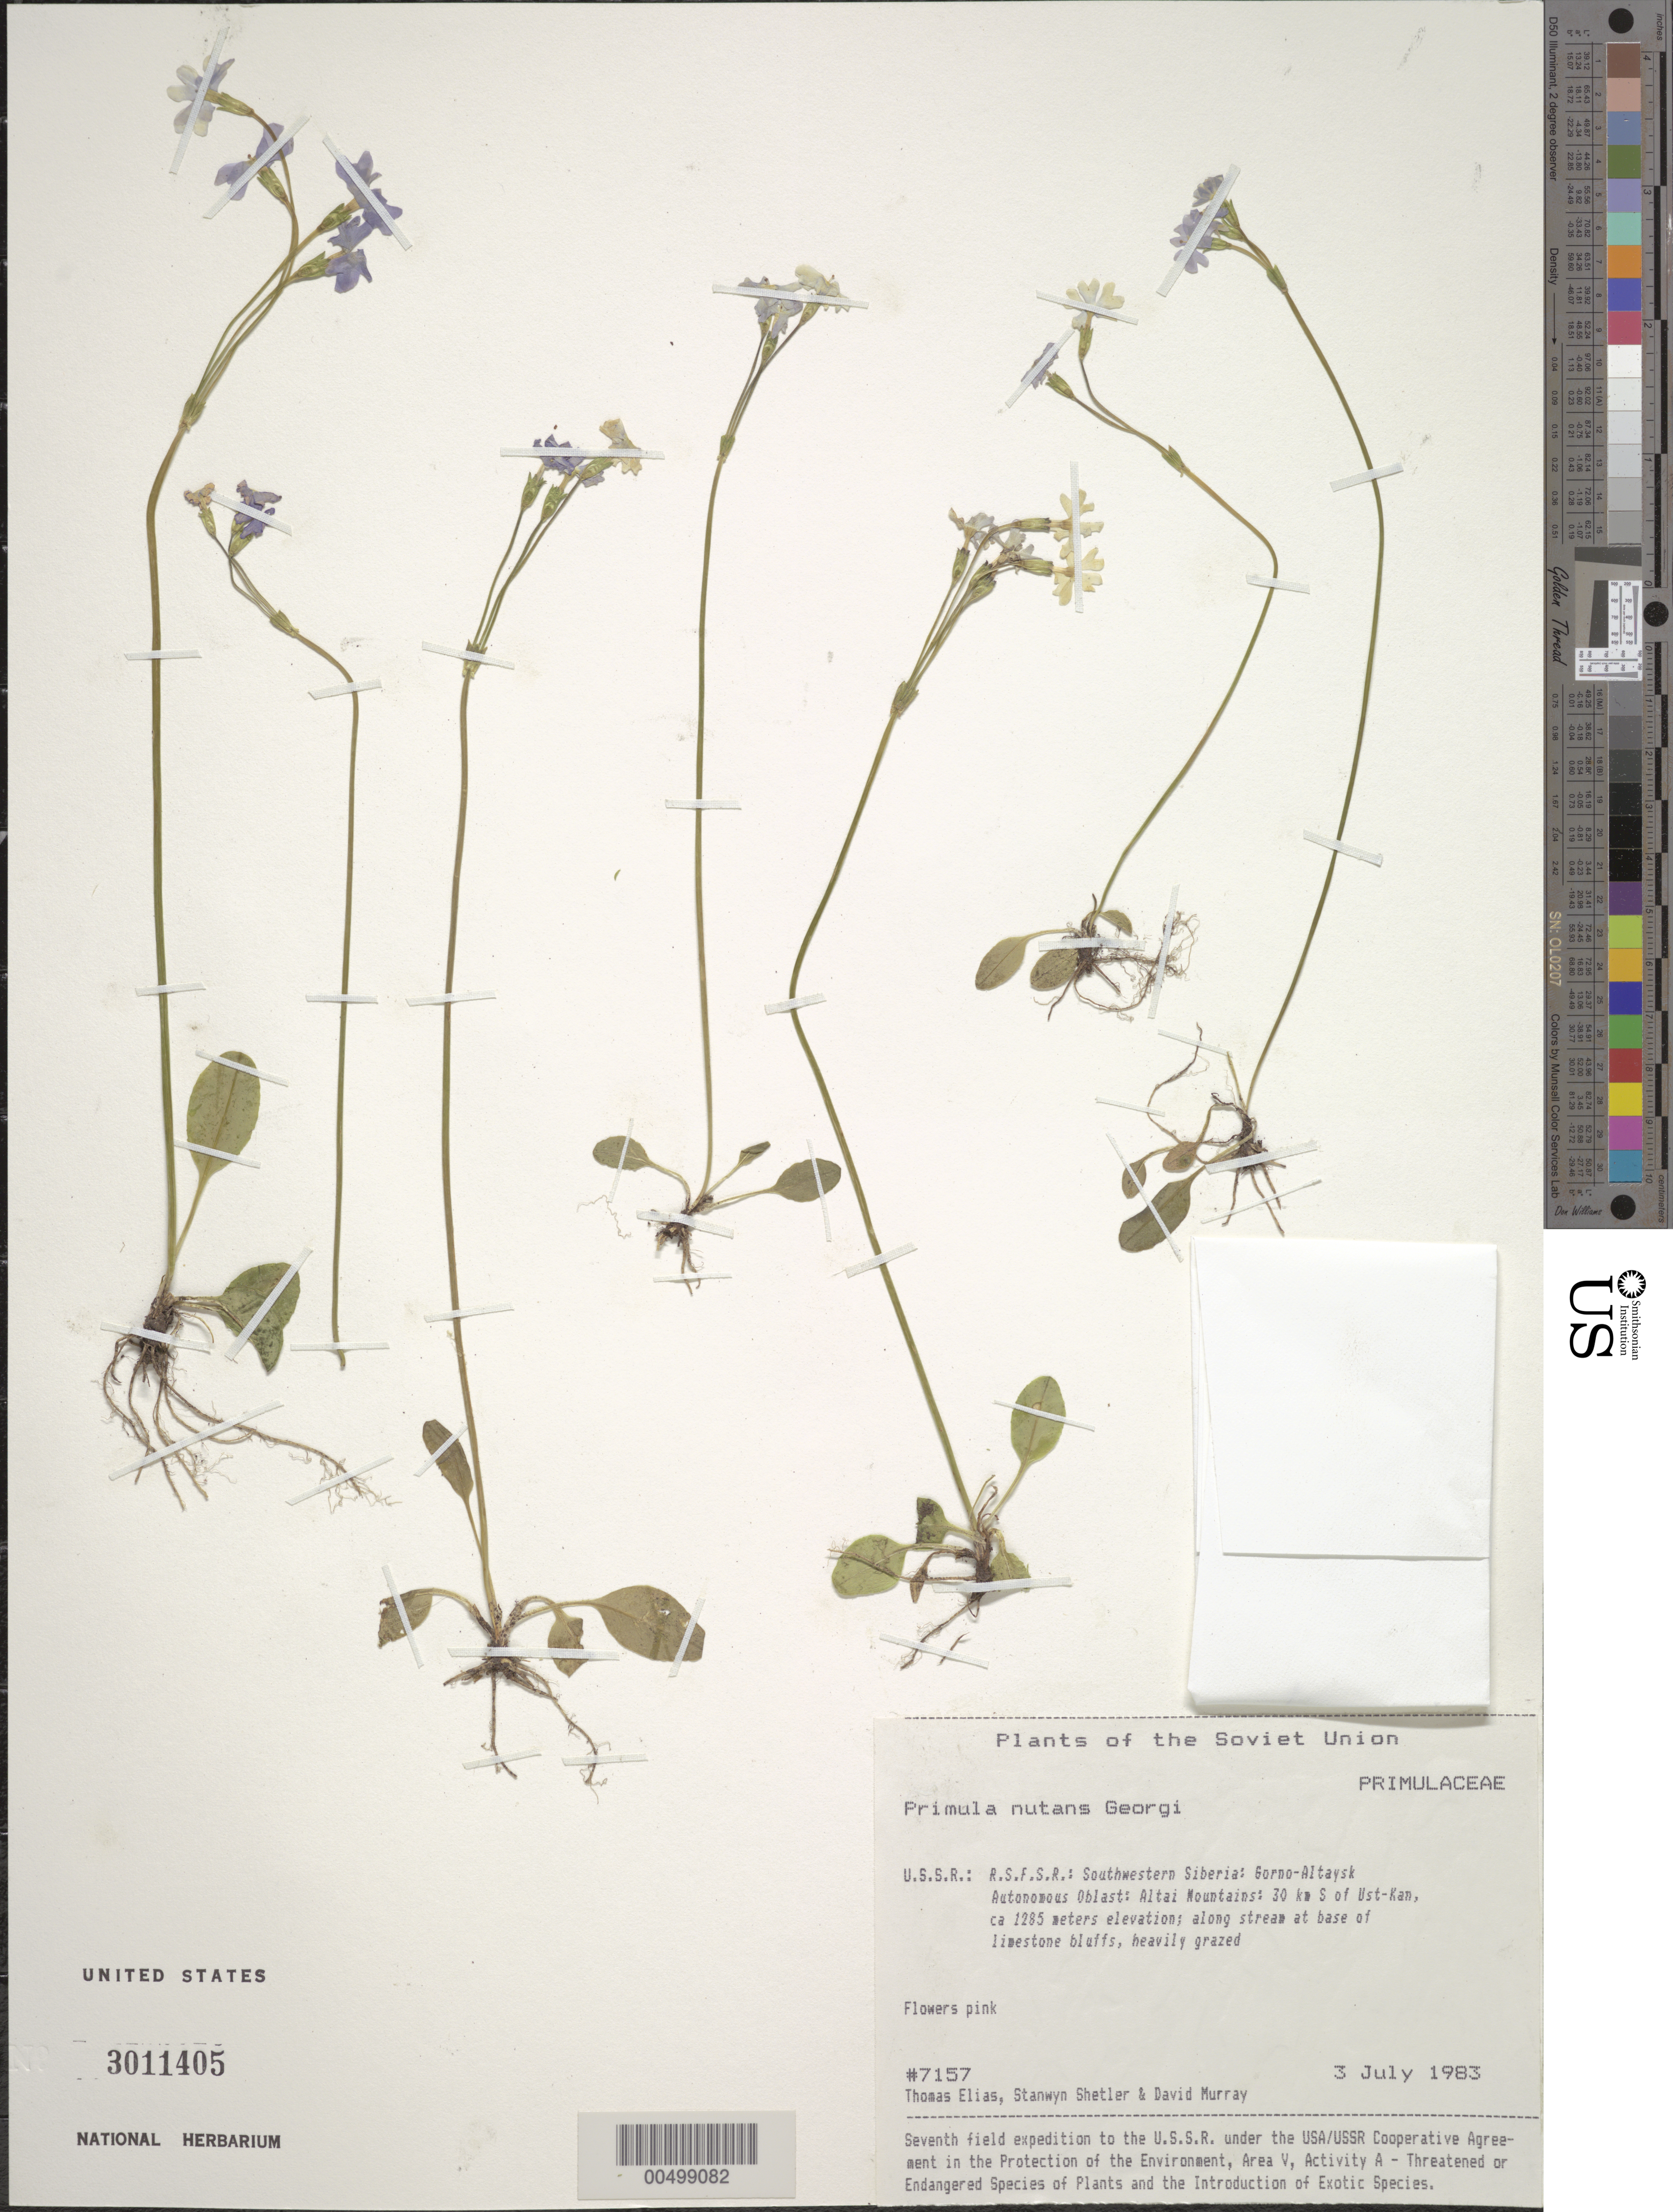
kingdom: Plantae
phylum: Tracheophyta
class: Magnoliopsida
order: Ericales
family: Primulaceae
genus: Primula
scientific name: Primula nutans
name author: Georgi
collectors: T. Elias, S. Shetler & D. F. Murray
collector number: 7157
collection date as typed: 03 Jul 1983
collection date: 1983-07-03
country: Russian Federation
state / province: Altai Republic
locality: Altai Mountains, 30 km S of Ust-Kan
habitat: along stream at base of limestone bluffs, heavily grazed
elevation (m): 1285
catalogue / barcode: US 3011405